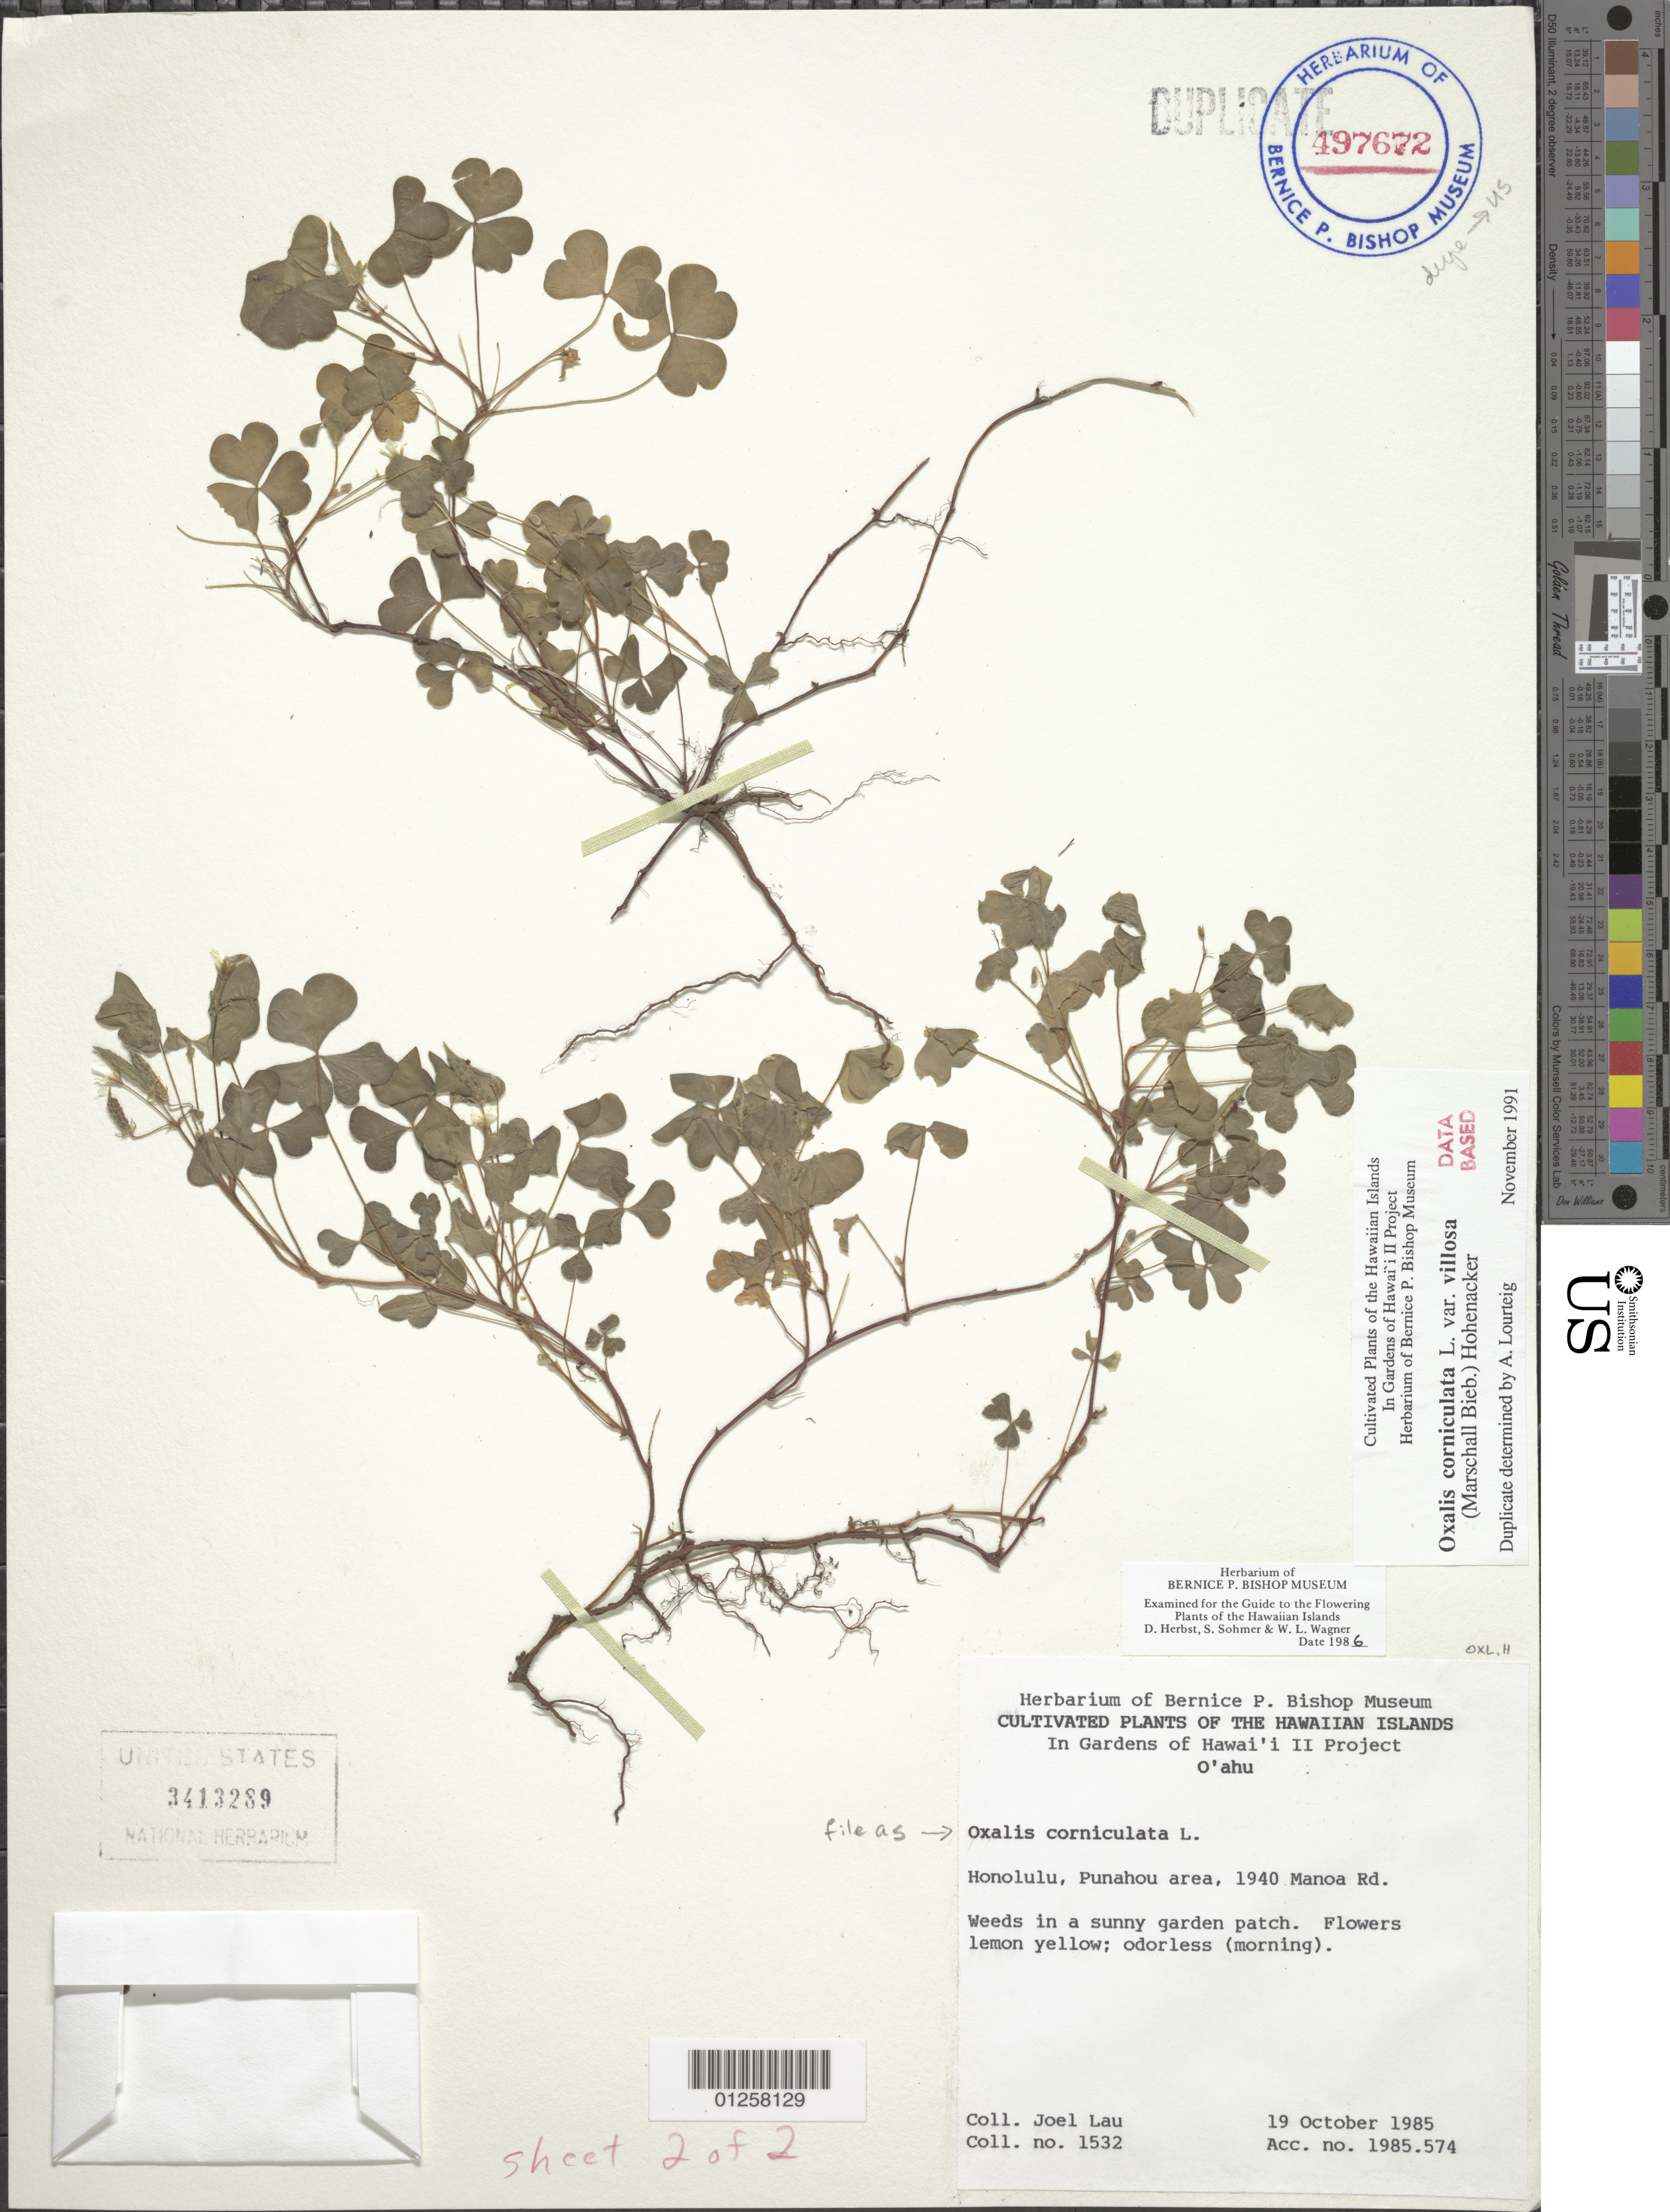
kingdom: Plantae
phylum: Tracheophyta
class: Magnoliopsida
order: Oxalidales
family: Oxalidaceae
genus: Oxalis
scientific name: Oxalis corniculata var. villosa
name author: (M. Bieb.) Hohen.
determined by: Lourteig, A.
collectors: J. Lau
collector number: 1532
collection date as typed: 19 Oct 1985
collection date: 1985-10-19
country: United States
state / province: Hawaii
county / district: Honolulu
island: Oahu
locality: Punahou area, 1940 Manoa Rd.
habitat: Sunny garden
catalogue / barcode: US 3413289